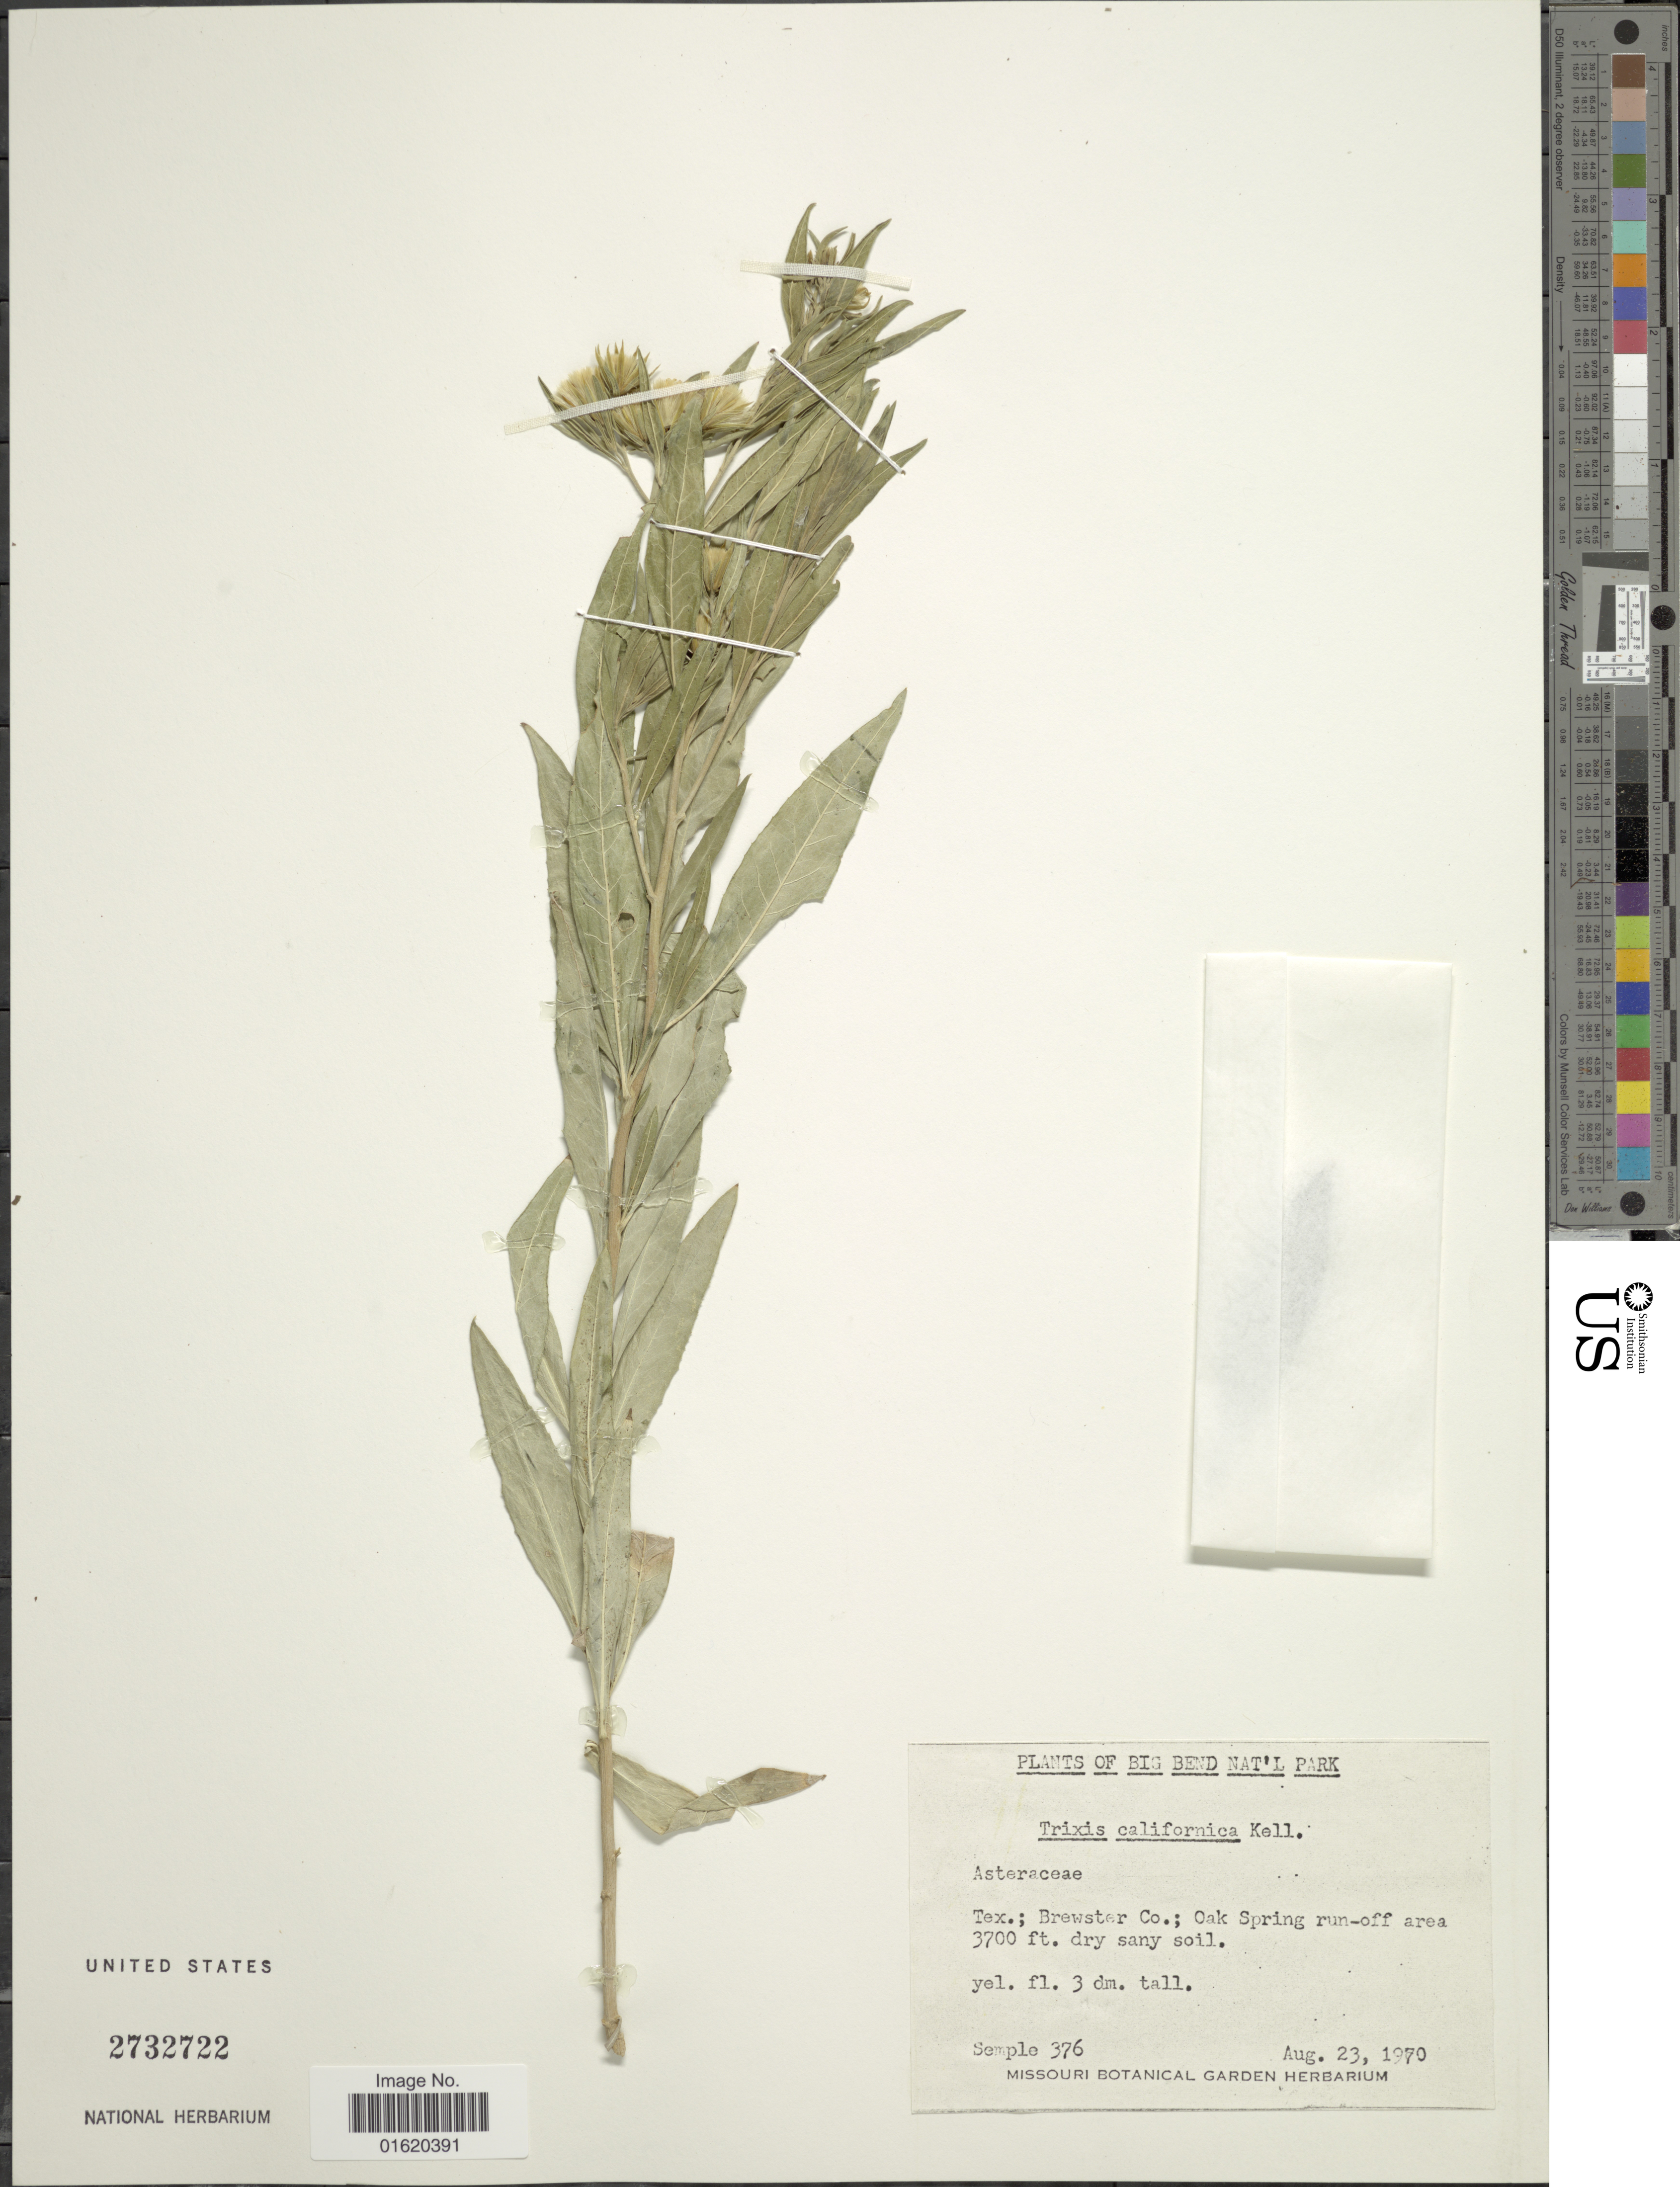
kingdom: Plantae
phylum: Tracheophyta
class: Magnoliopsida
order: Asterales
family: Asteraceae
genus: Trixis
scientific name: Trixis californica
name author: Kellogg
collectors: Missouri Botanical Garden (MO)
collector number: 376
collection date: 1970-08-23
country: United States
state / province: Texas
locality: Big Bend Nat'l Park, Brewster Co.; Oak Spring run-off area, dry sandy soil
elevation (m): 1128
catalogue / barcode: US 2732722